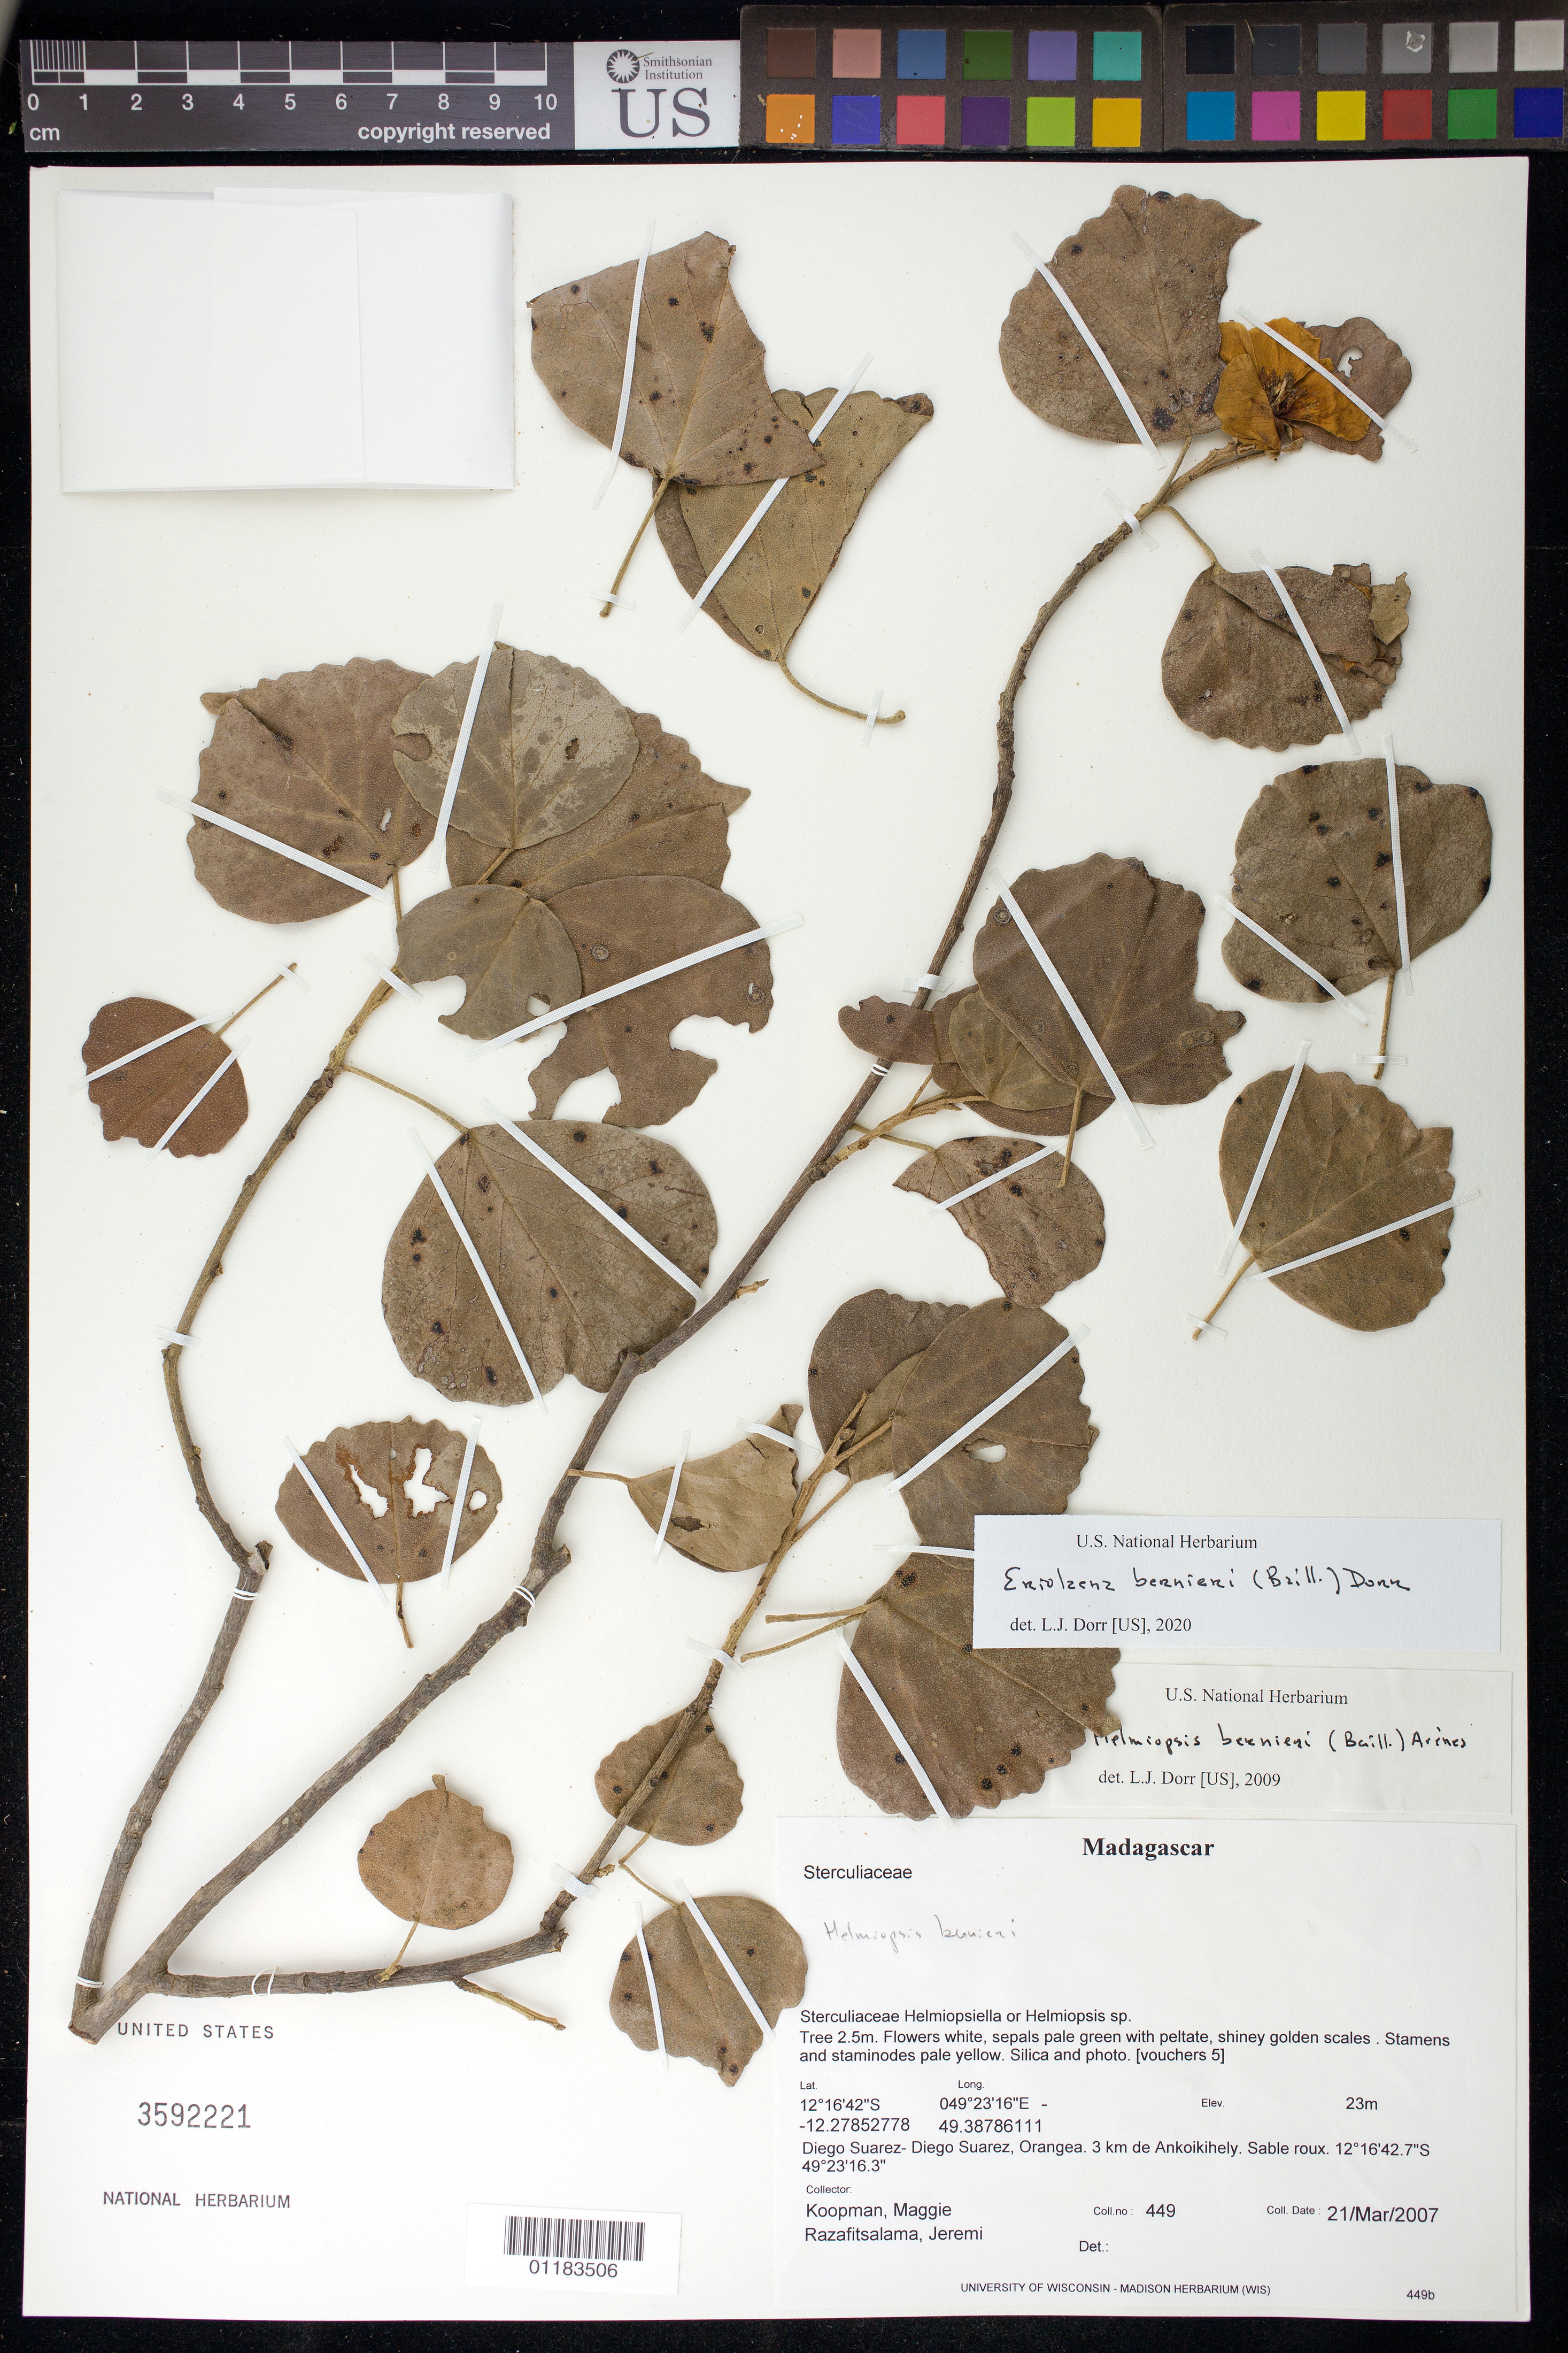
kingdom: Plantae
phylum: Tracheophyta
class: Magnoliopsida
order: Malvales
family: Malvaceae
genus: Eriolaena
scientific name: Eriolaena bernieri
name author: (Baill.) Dorr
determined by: Dorr, L. J., (BOT), Smithsonian Institution - National Museum of Natural History (UNITED STATES)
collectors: M. M. Koopman & L. J. Razafitsalama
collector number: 449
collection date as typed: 21/Mar/2007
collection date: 2007-03-21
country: Madagascar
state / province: Diana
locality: Orangea. 3 km de Ankoikihely.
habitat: sable roux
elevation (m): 23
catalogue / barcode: US 3592221